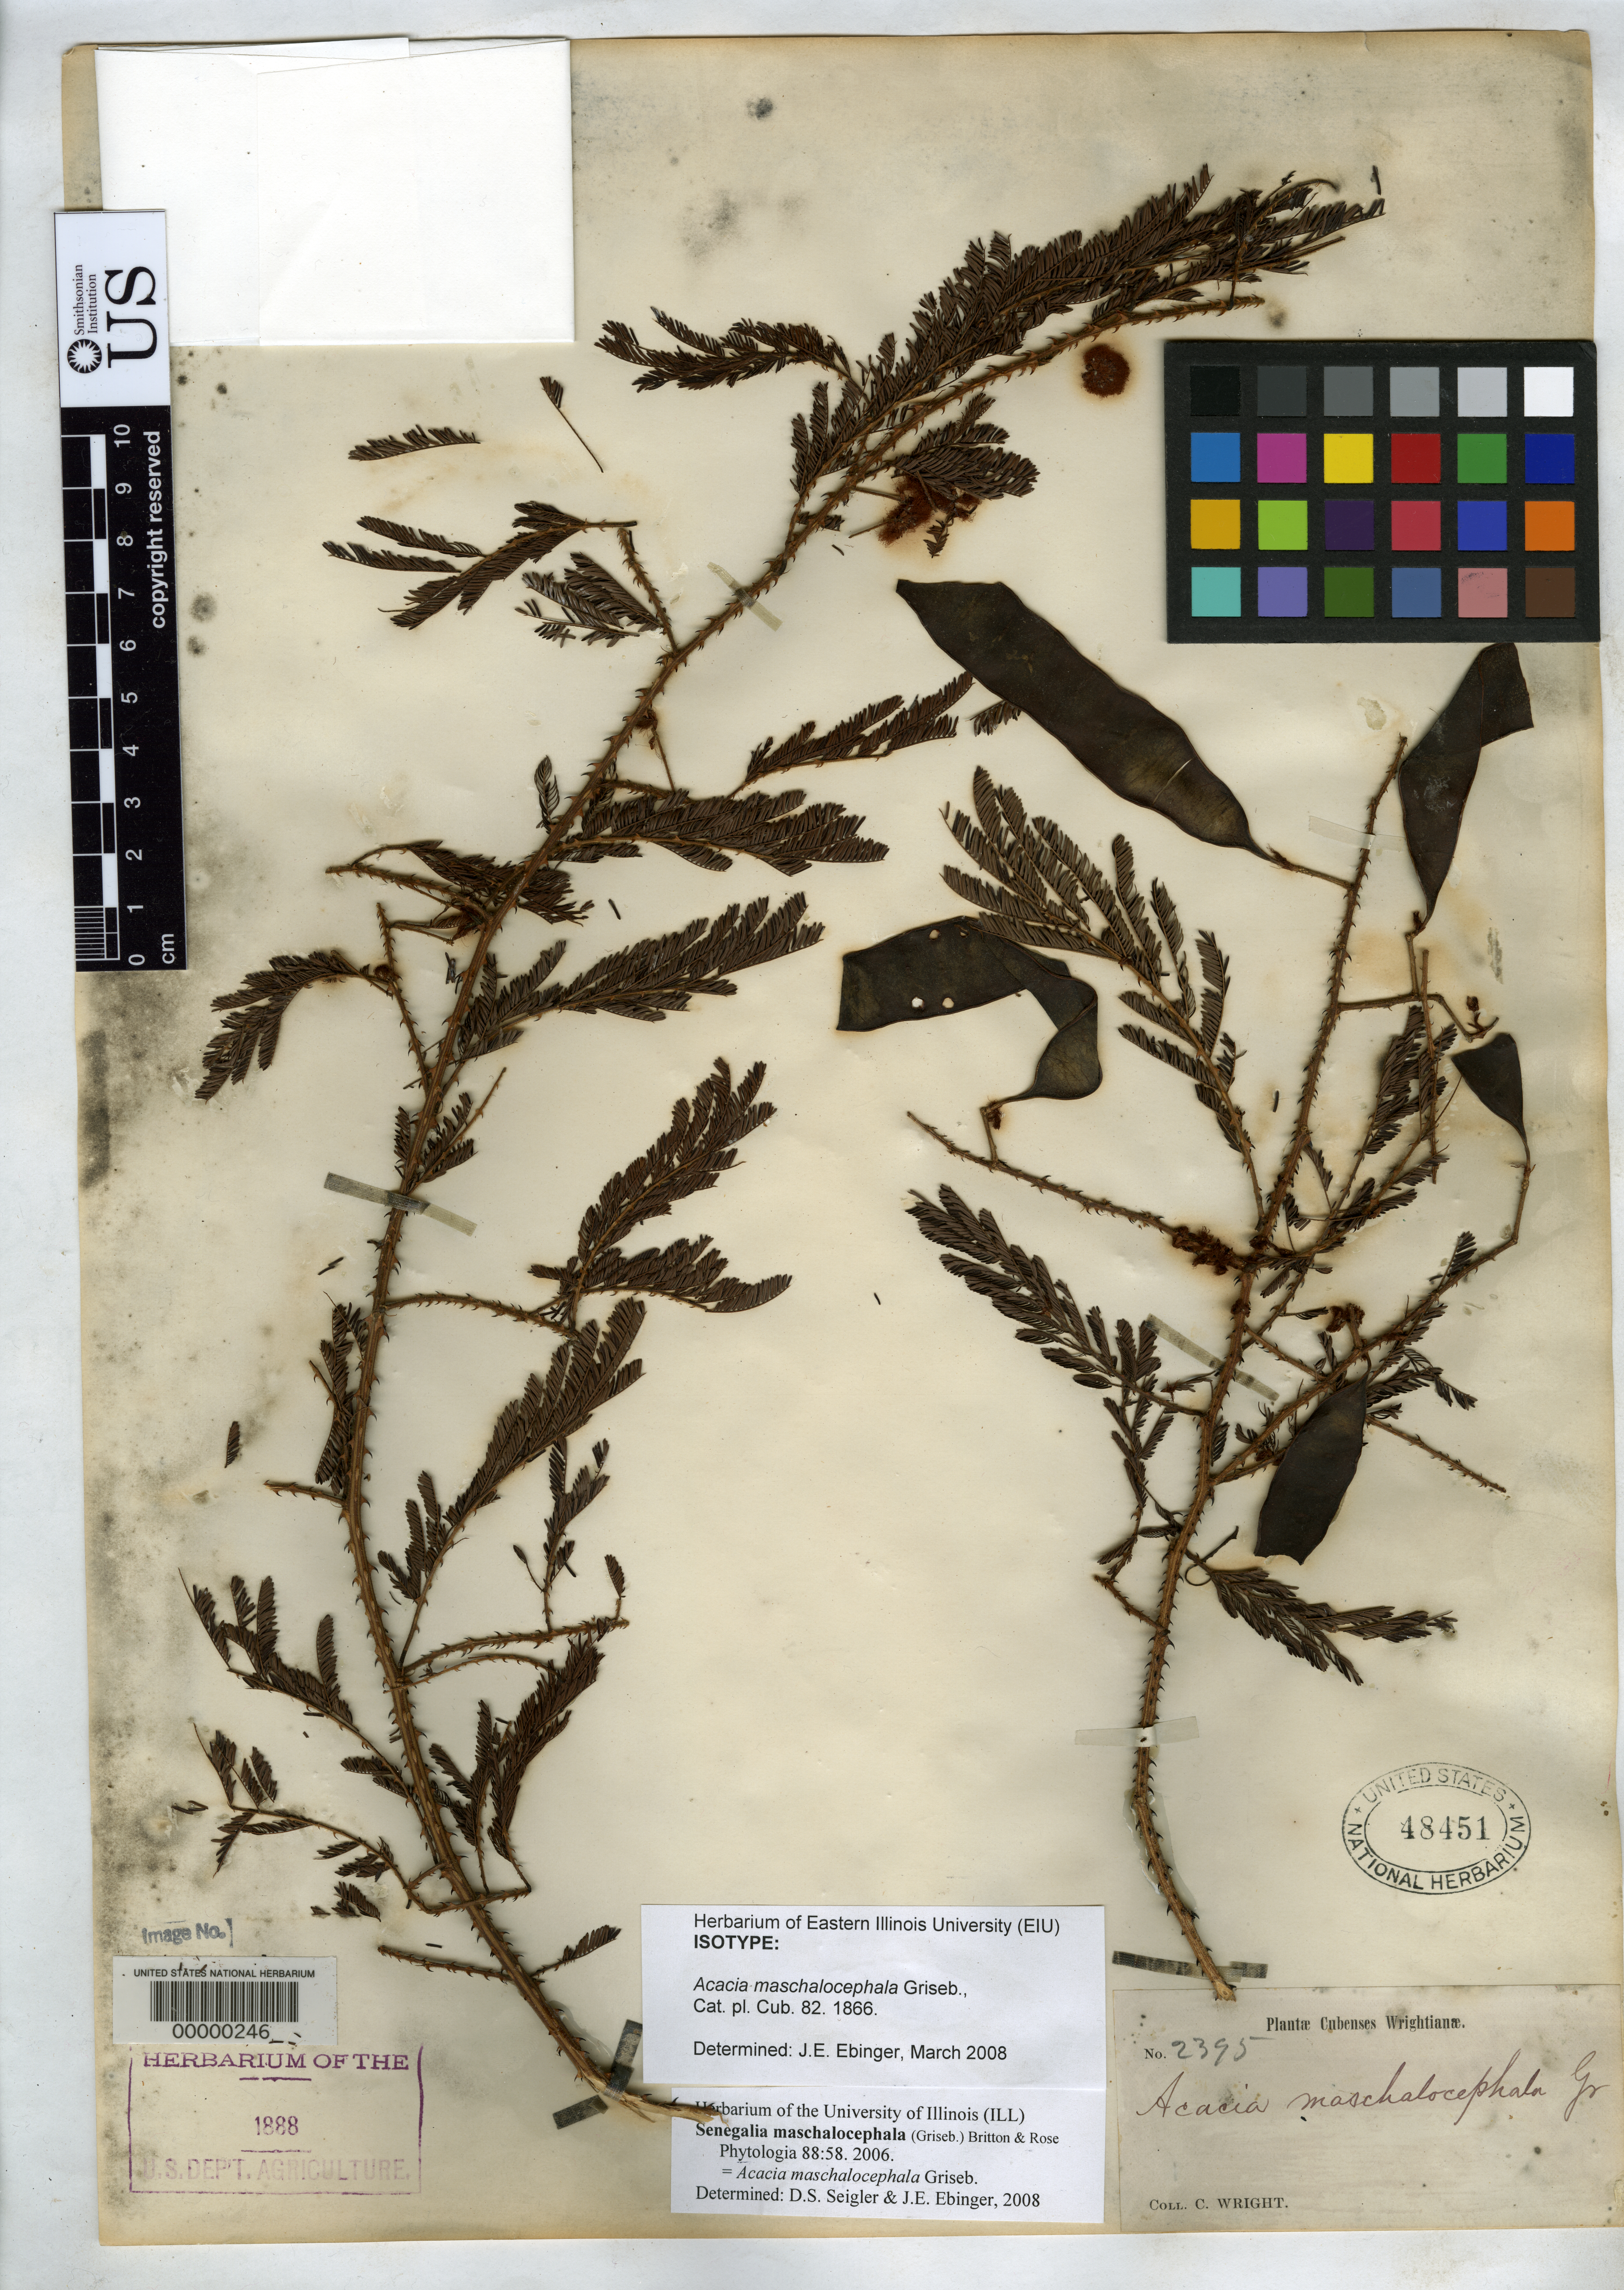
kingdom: Plantae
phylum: Tracheophyta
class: Magnoliopsida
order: Fabales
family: Fabaceae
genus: Acacia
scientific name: Acacia maschalocephala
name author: Griseb.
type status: Isotype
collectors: C. Wright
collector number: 2395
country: Cuba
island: Greater Antilles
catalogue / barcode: US 48451